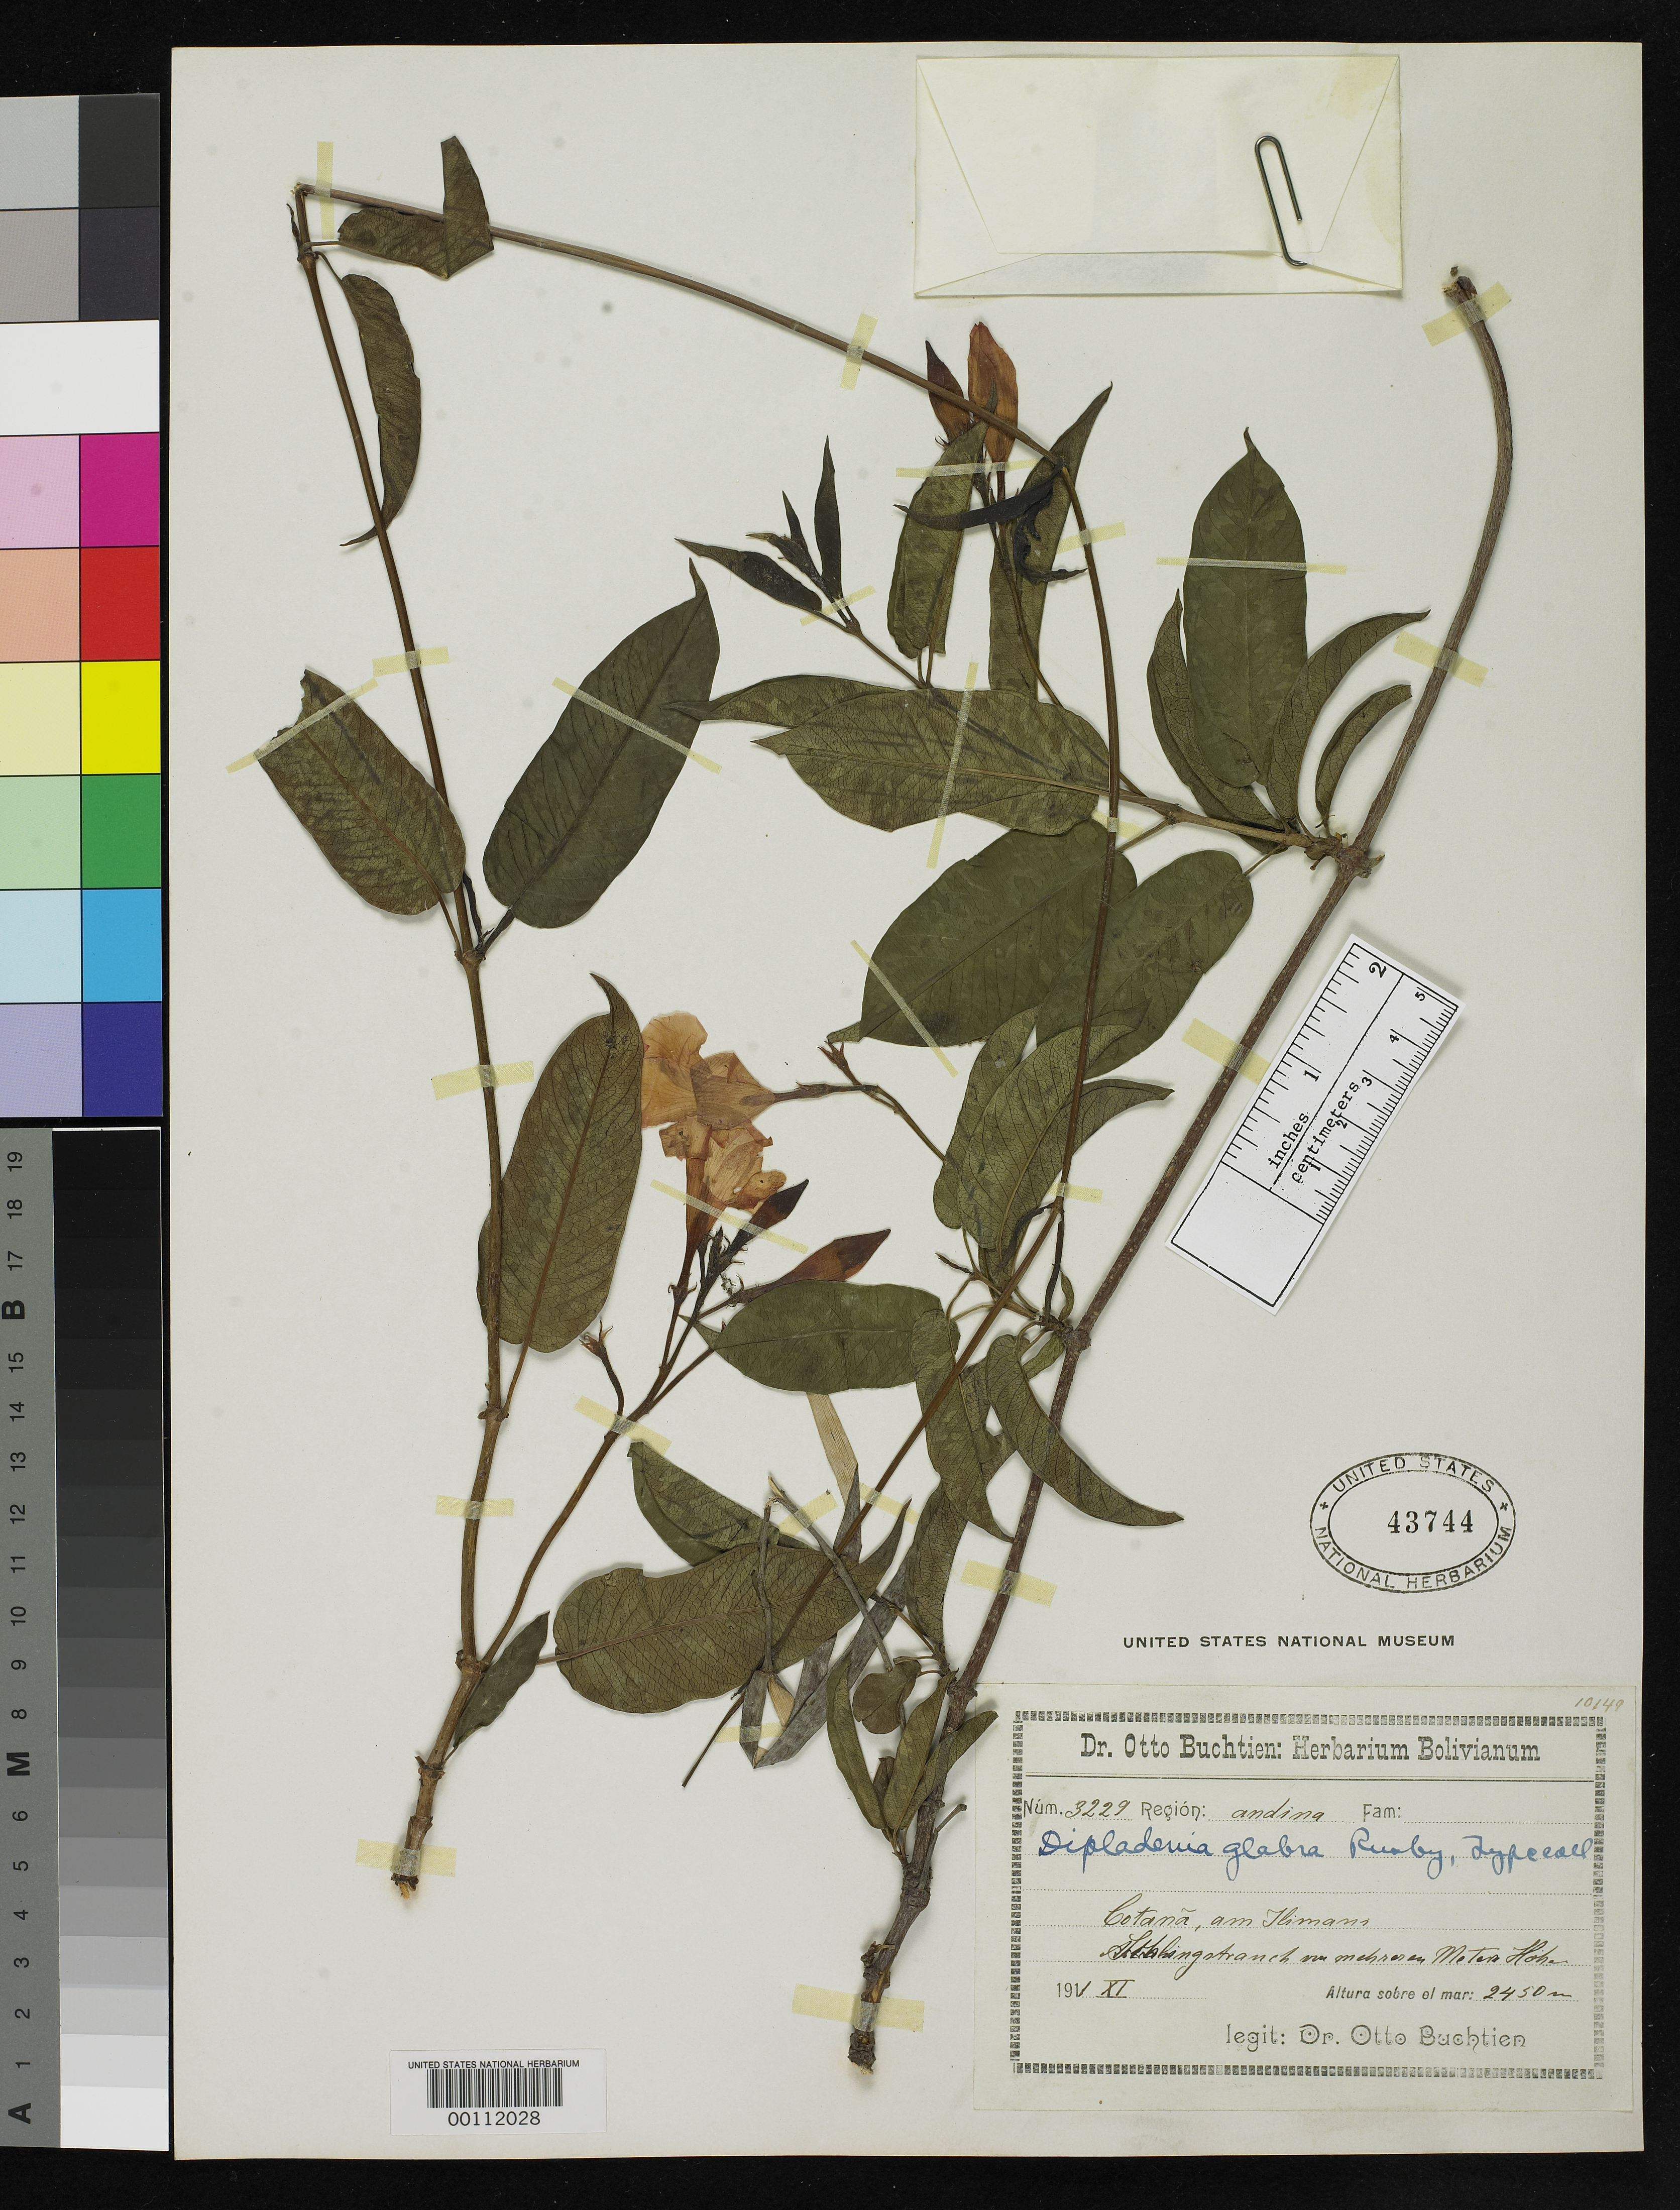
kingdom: Plantae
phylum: Tracheophyta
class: Magnoliopsida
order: Gentianales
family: Apocynaceae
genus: Dipladenia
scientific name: Dipladenia glabra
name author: Rusby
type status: Isotype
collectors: O. Buchtien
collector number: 3229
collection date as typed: Nov 1911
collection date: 1911-11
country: Bolivia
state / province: La Paz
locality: Cotana, near Illimani.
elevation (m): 2450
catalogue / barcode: US 43744